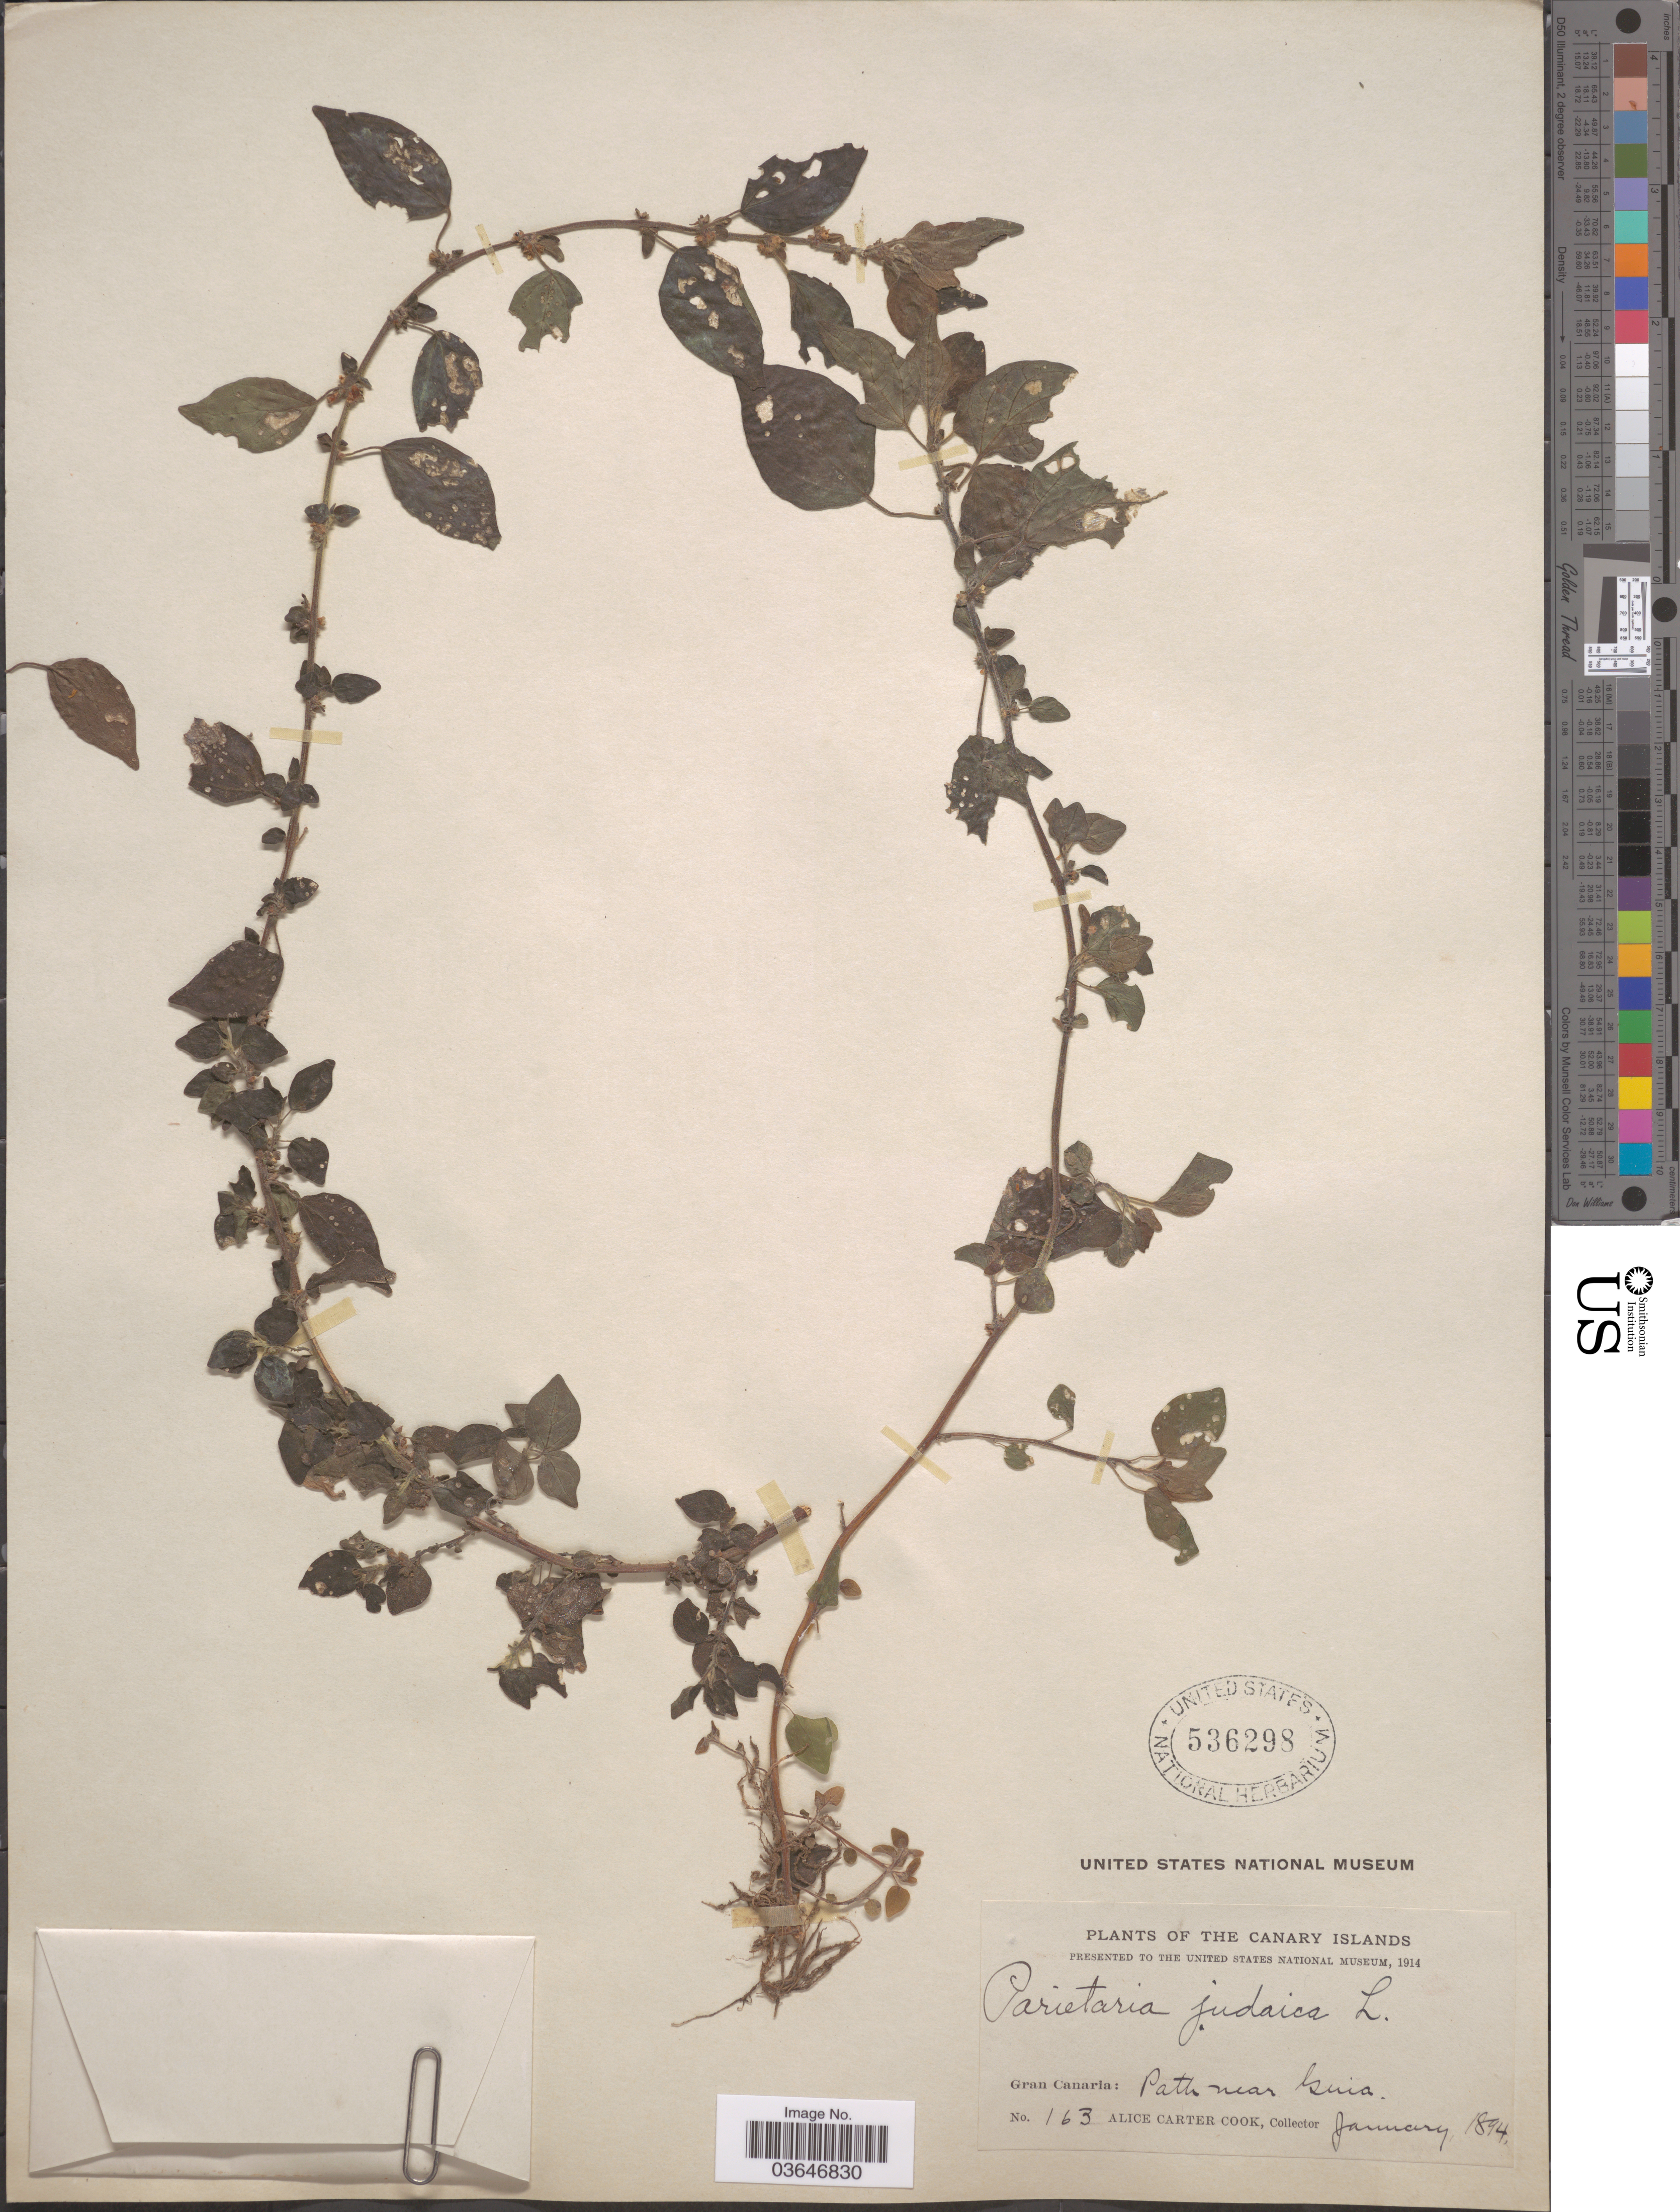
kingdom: Plantae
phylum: Tracheophyta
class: Magnoliopsida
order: Rosales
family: Urticaceae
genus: Parietaria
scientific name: Parietaria judaica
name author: L.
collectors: Alice C. Cook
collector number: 163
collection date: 1894-01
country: Spain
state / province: Canarias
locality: The Canary Islands. Gran Canaria: Path near Guia.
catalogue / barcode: US 536298